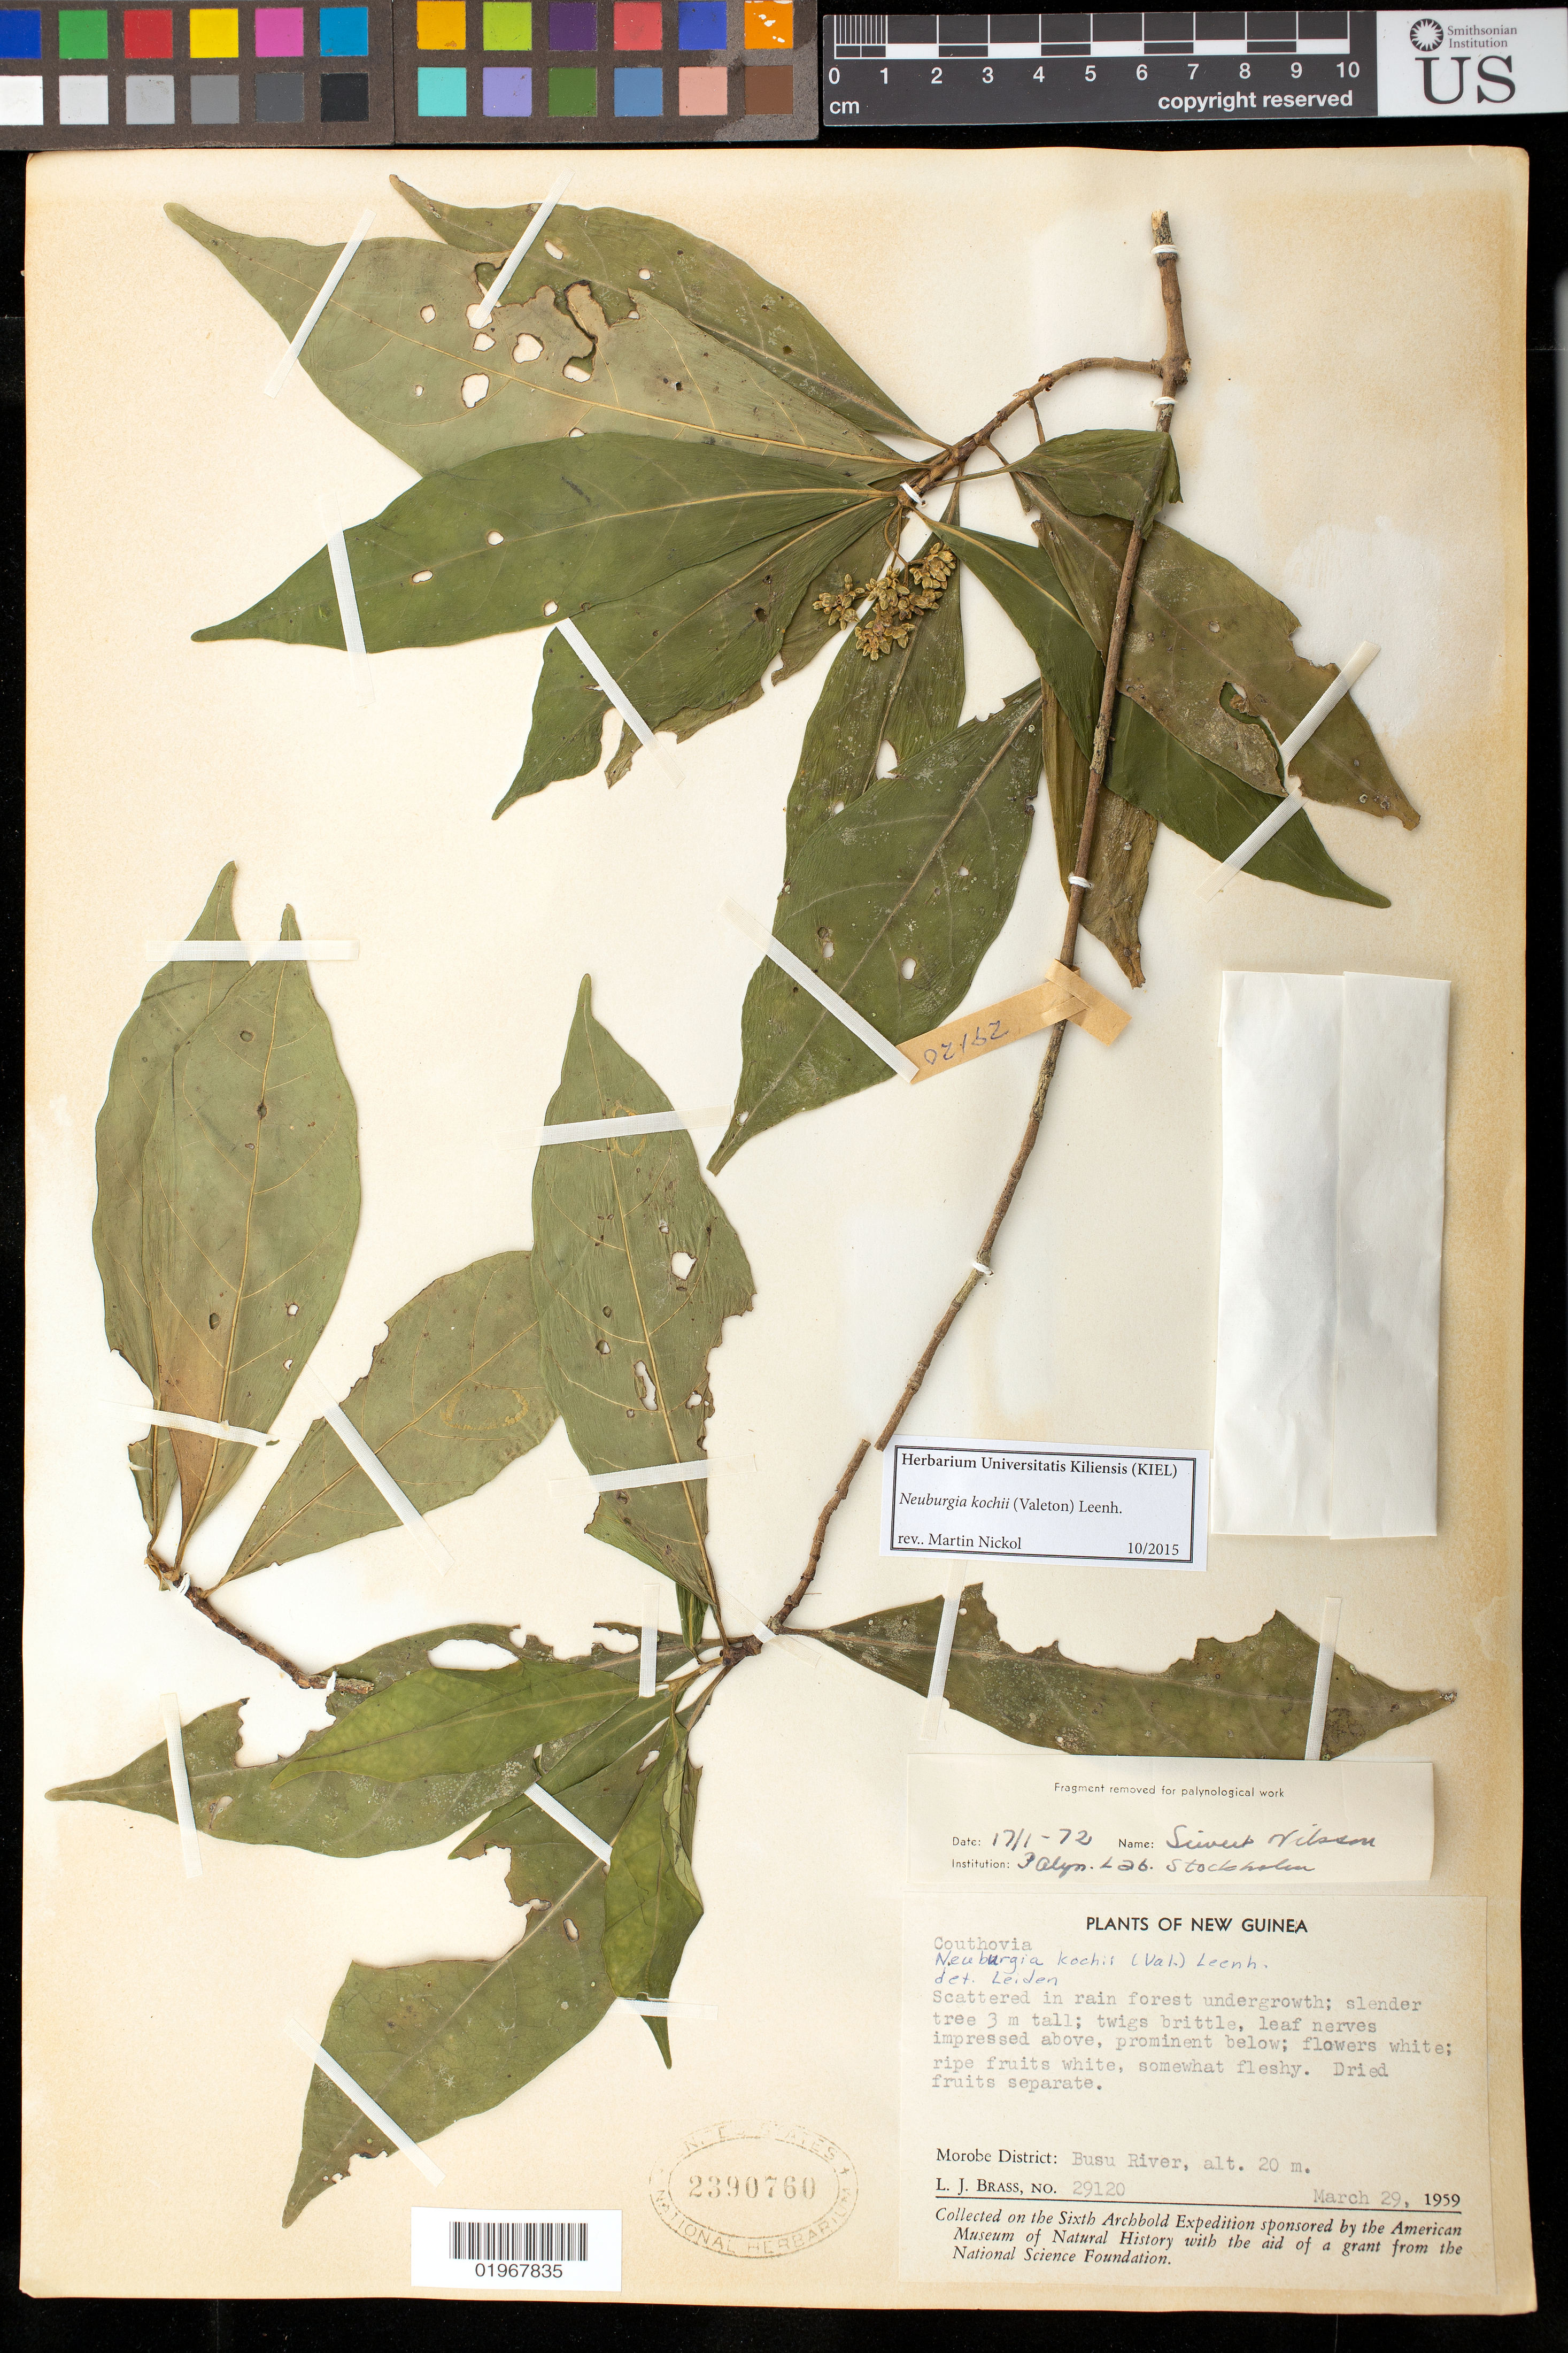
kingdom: Plantae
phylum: Tracheophyta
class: Magnoliopsida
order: Gentianales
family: Loganiaceae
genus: Neuburgia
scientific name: Neuburgia kochii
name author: (Valeton) Leenh.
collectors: L. J. Brass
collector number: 29120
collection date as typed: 29 Mar 1959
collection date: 1959-03-29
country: Papua New Guinea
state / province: Morobe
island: New Guinea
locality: Busu river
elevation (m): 20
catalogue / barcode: US 2390760